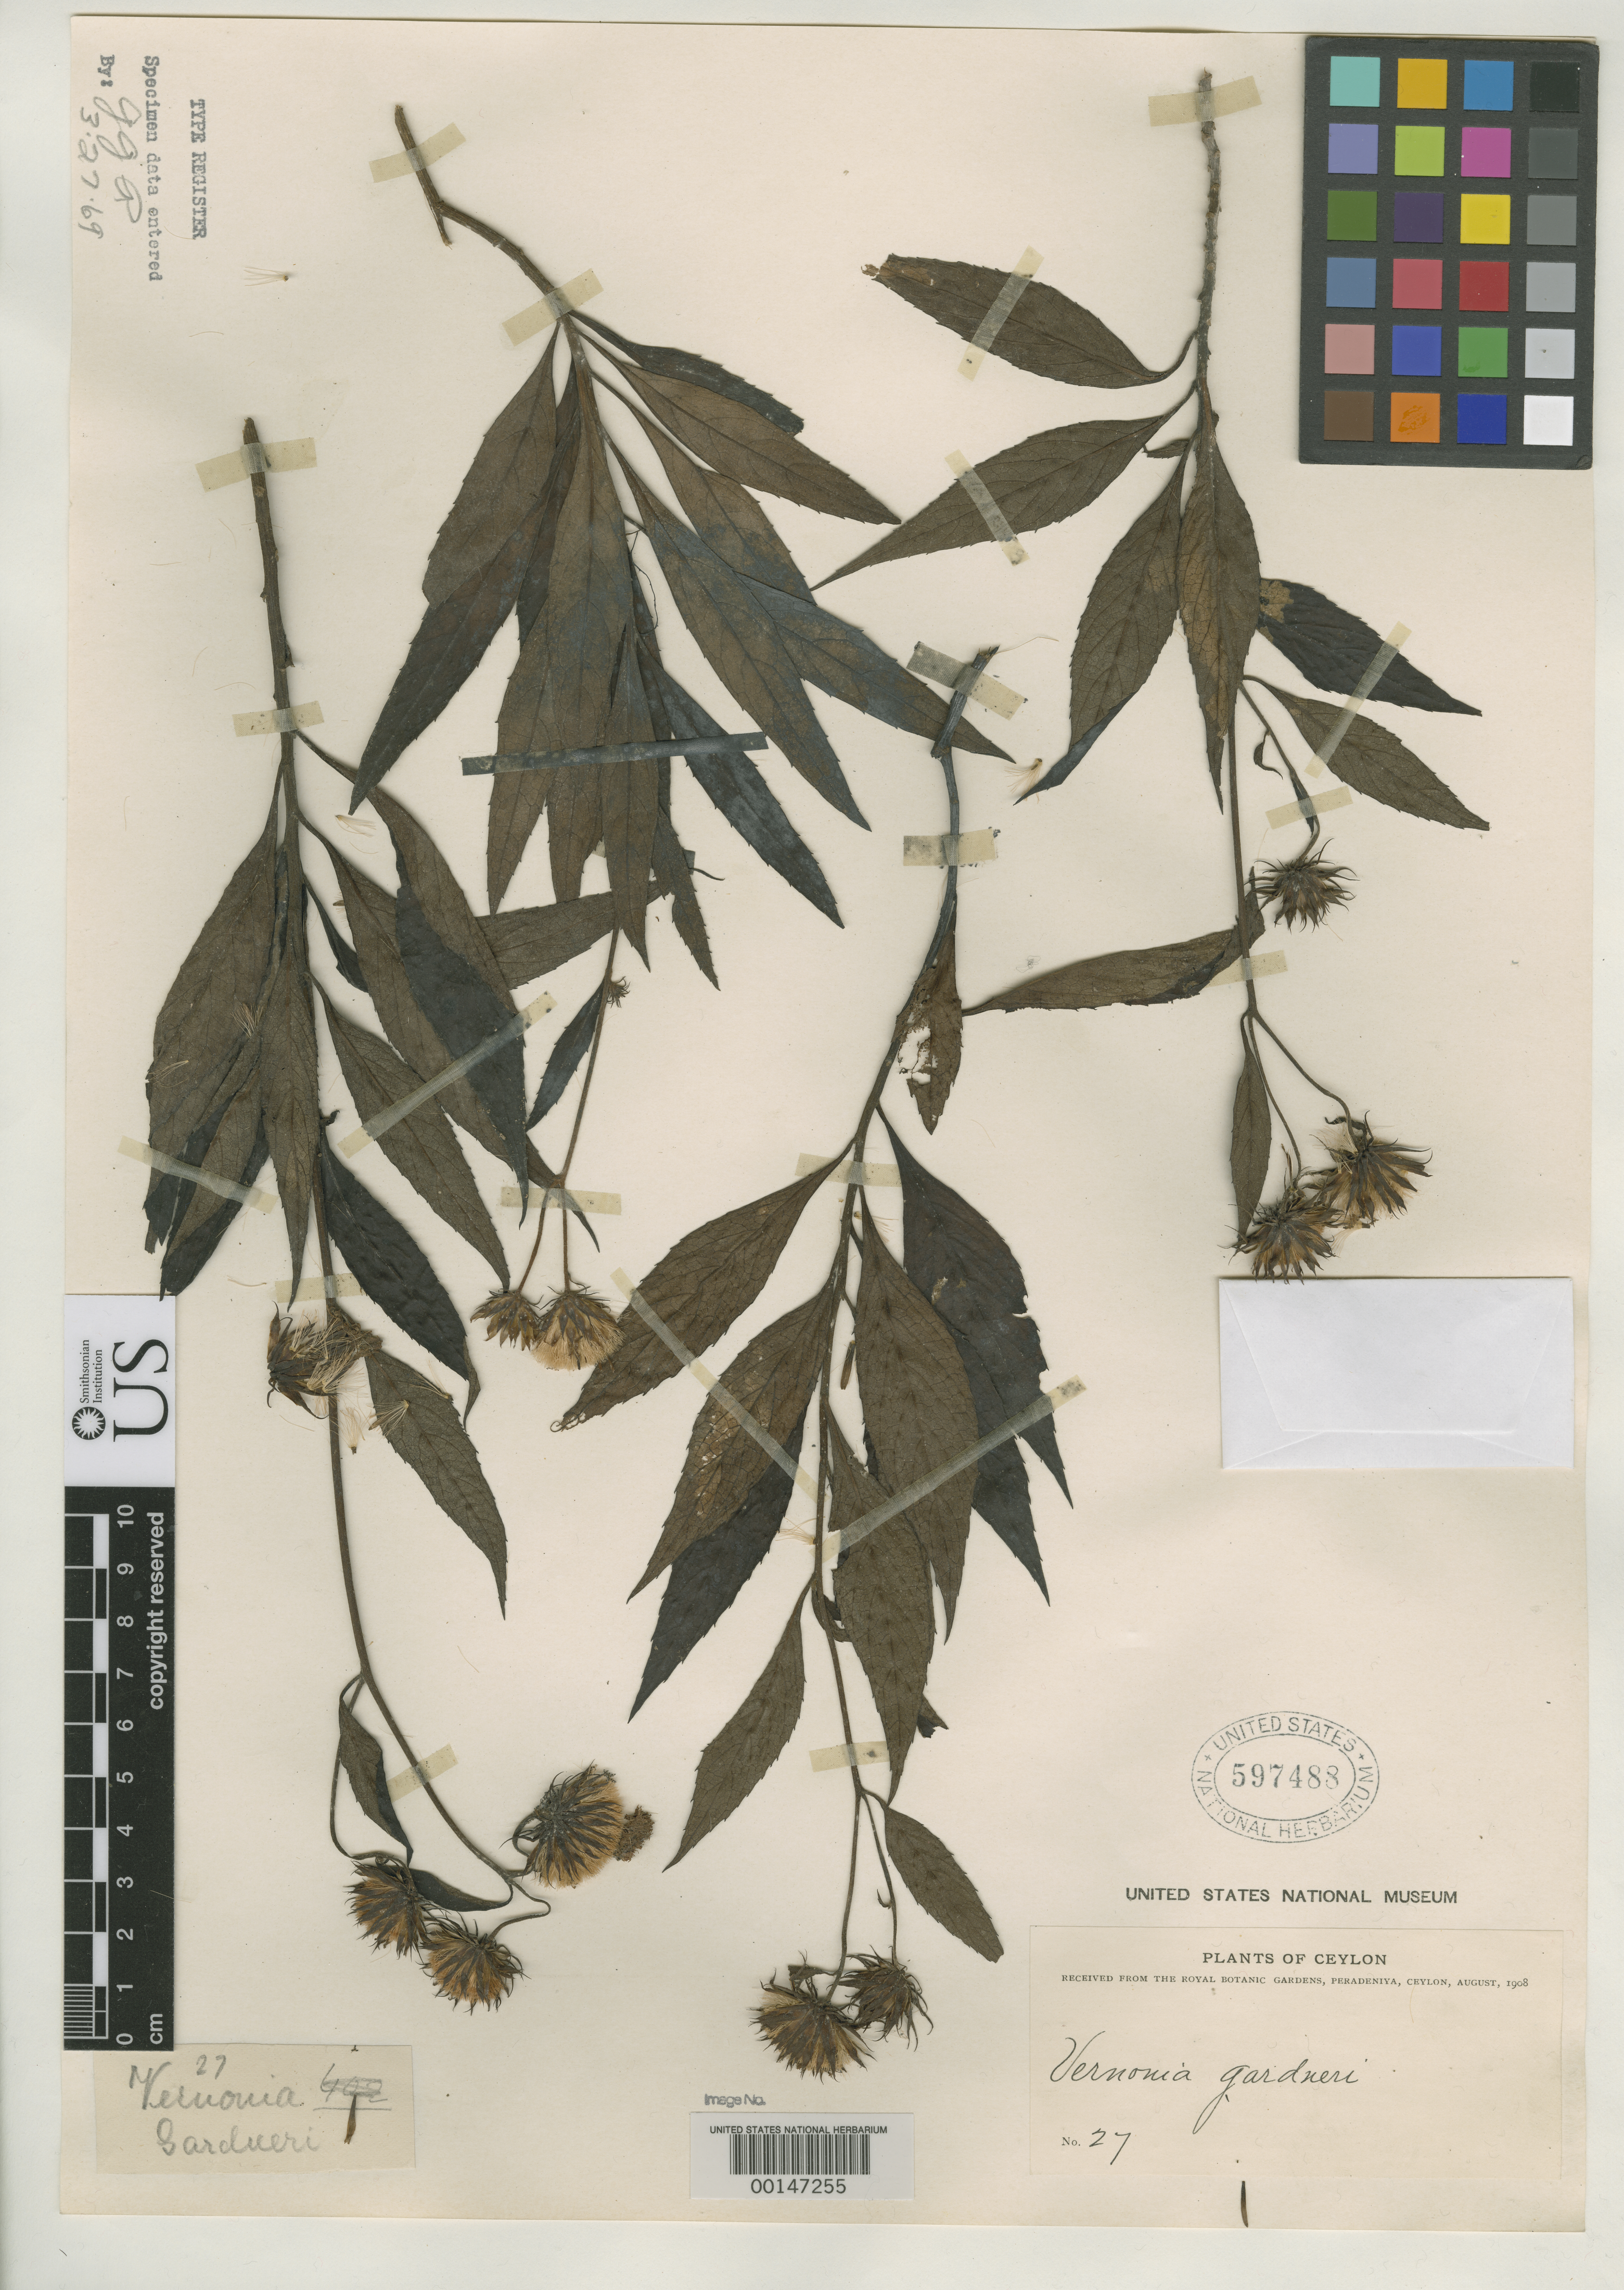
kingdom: Plantae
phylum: Tracheophyta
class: Magnoliopsida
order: Asterales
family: Asteraceae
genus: Vernonia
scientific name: Vernonia gardneri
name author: Thwaites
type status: Isosyntype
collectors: G. H. K. Thwaites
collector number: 27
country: Sri Lanka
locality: "Ceylon"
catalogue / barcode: US 597488